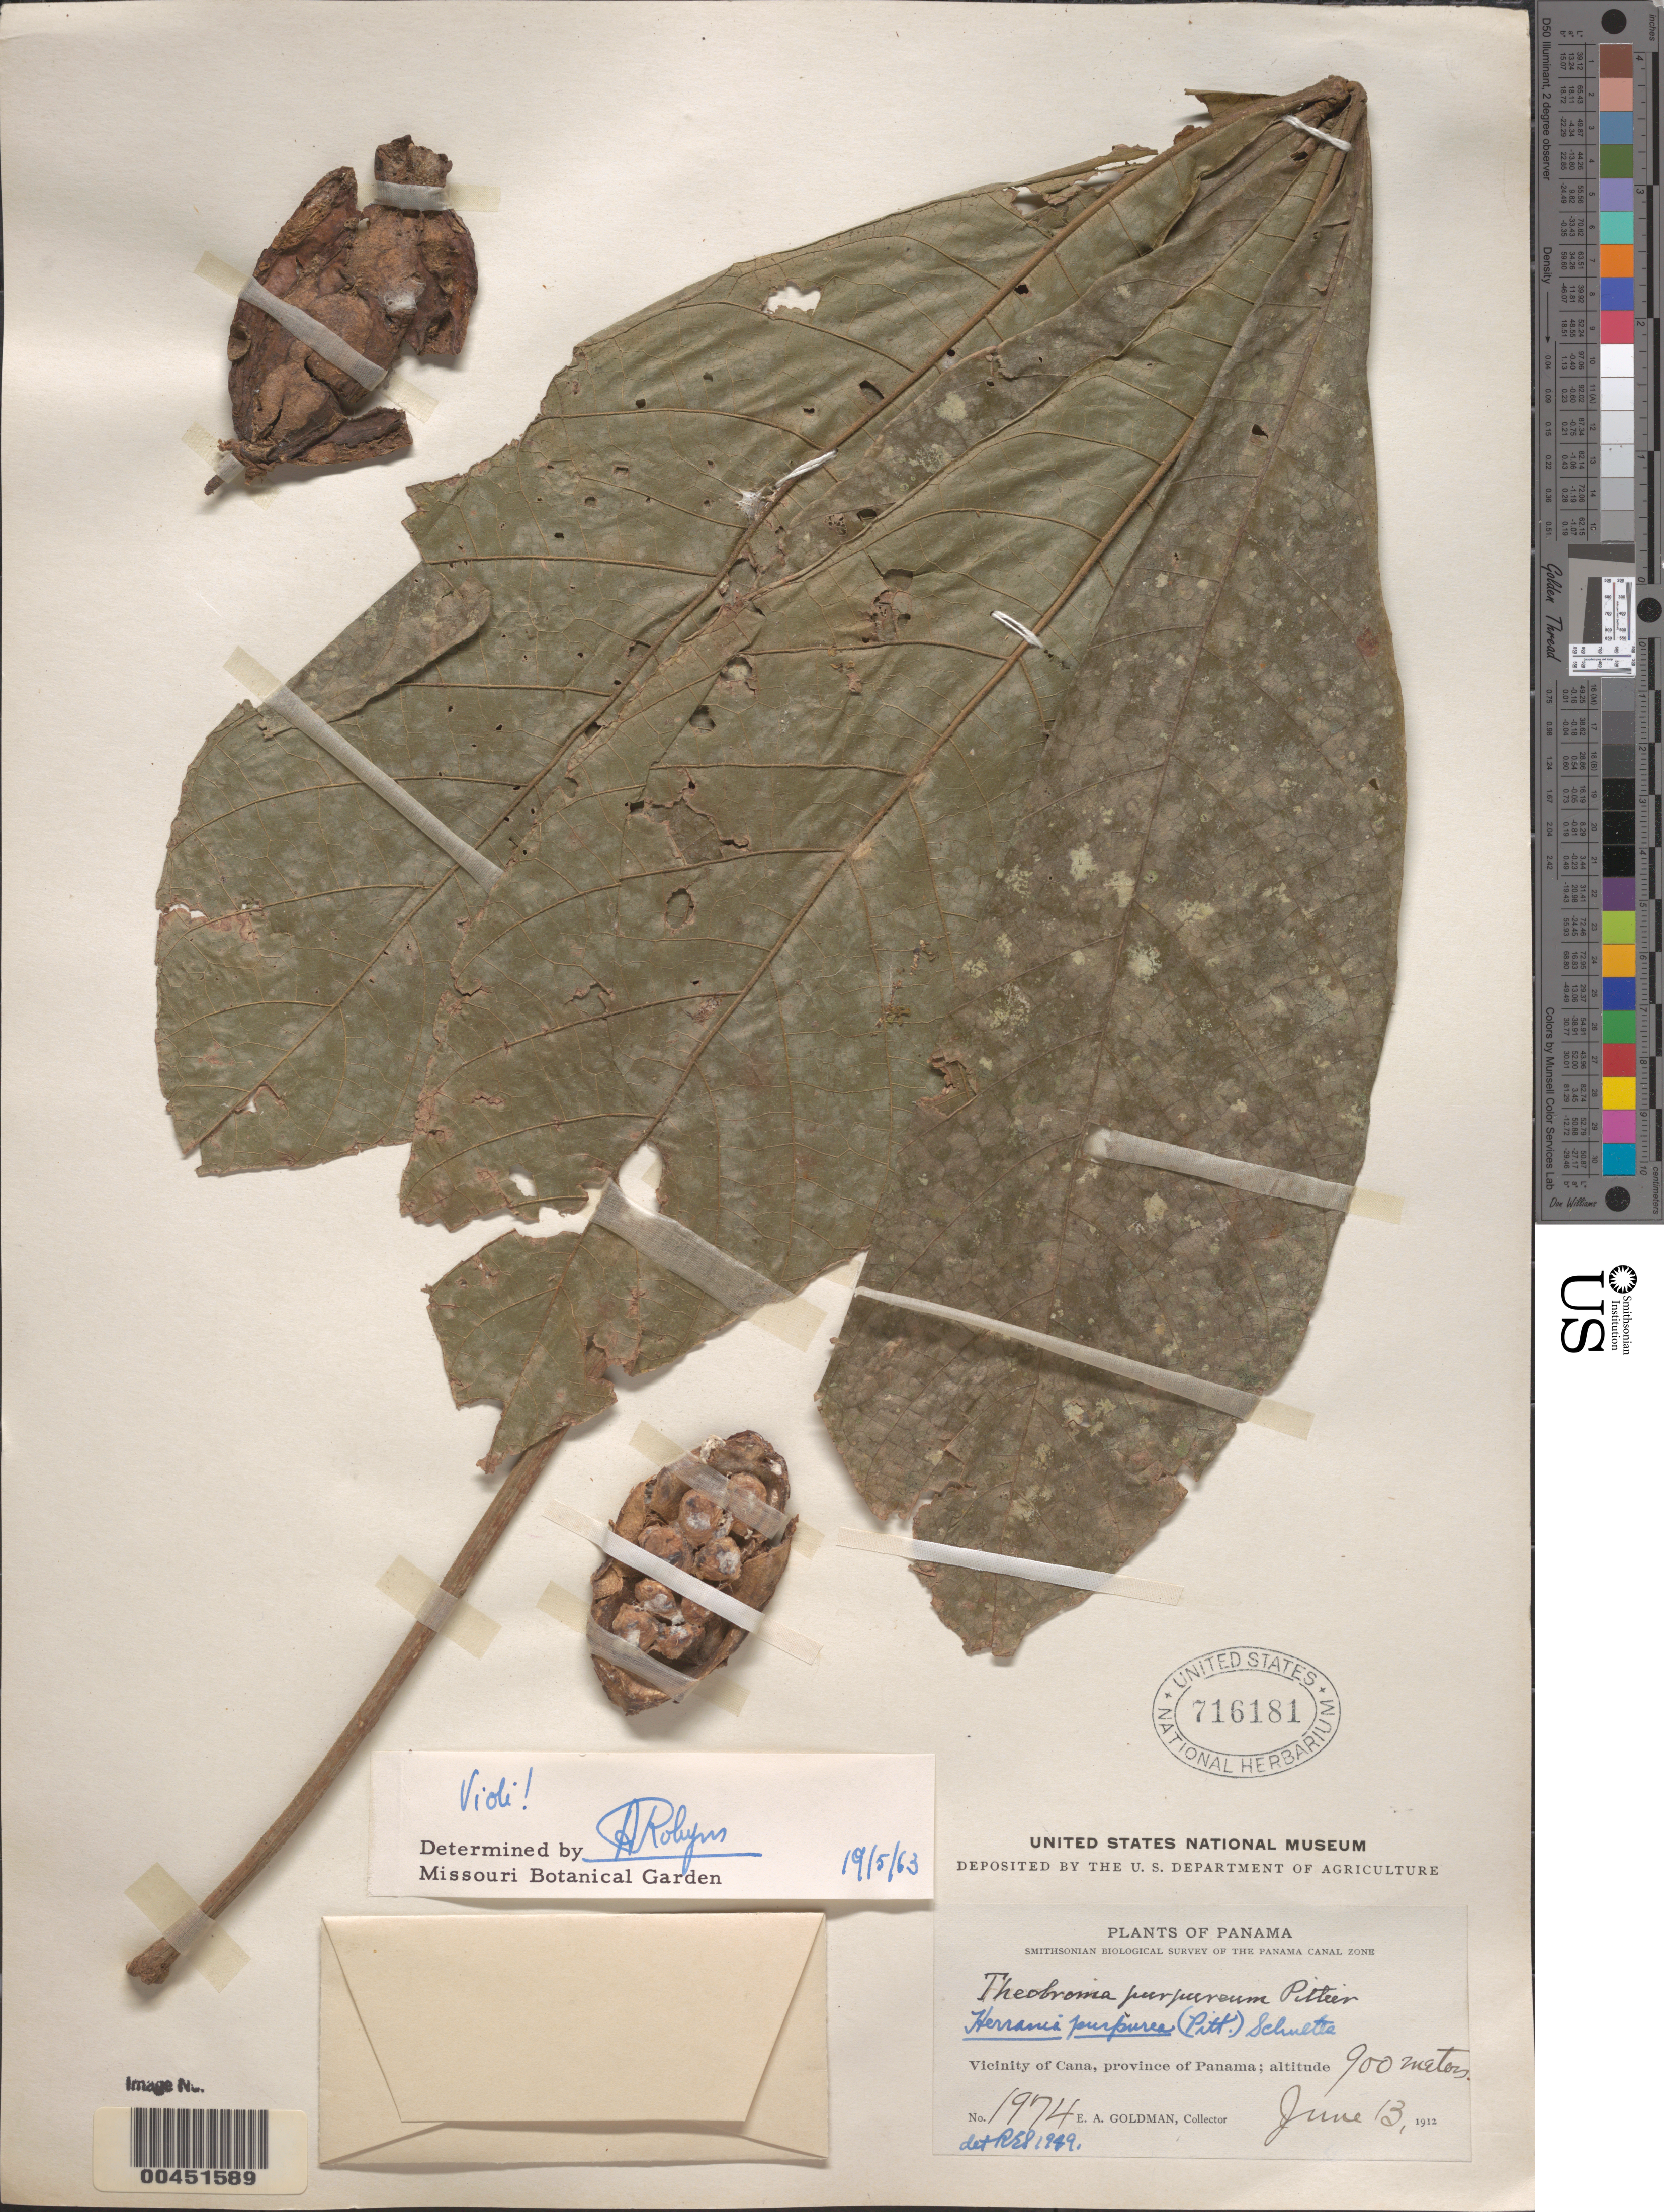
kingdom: Plantae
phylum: Tracheophyta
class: Magnoliopsida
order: Malvales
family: Malvaceae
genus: Theobroma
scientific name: Theobroma purpureum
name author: Pittier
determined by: Dorr, L. J., (BOT), Smithsonian Institution - National Museum of Natural History (UNITED STATES)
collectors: E. A. Goldman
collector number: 1974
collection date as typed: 13 Jun 1912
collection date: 1912-06-13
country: Panama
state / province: Panamá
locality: Vicinity of Cana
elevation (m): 900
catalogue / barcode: US 716181